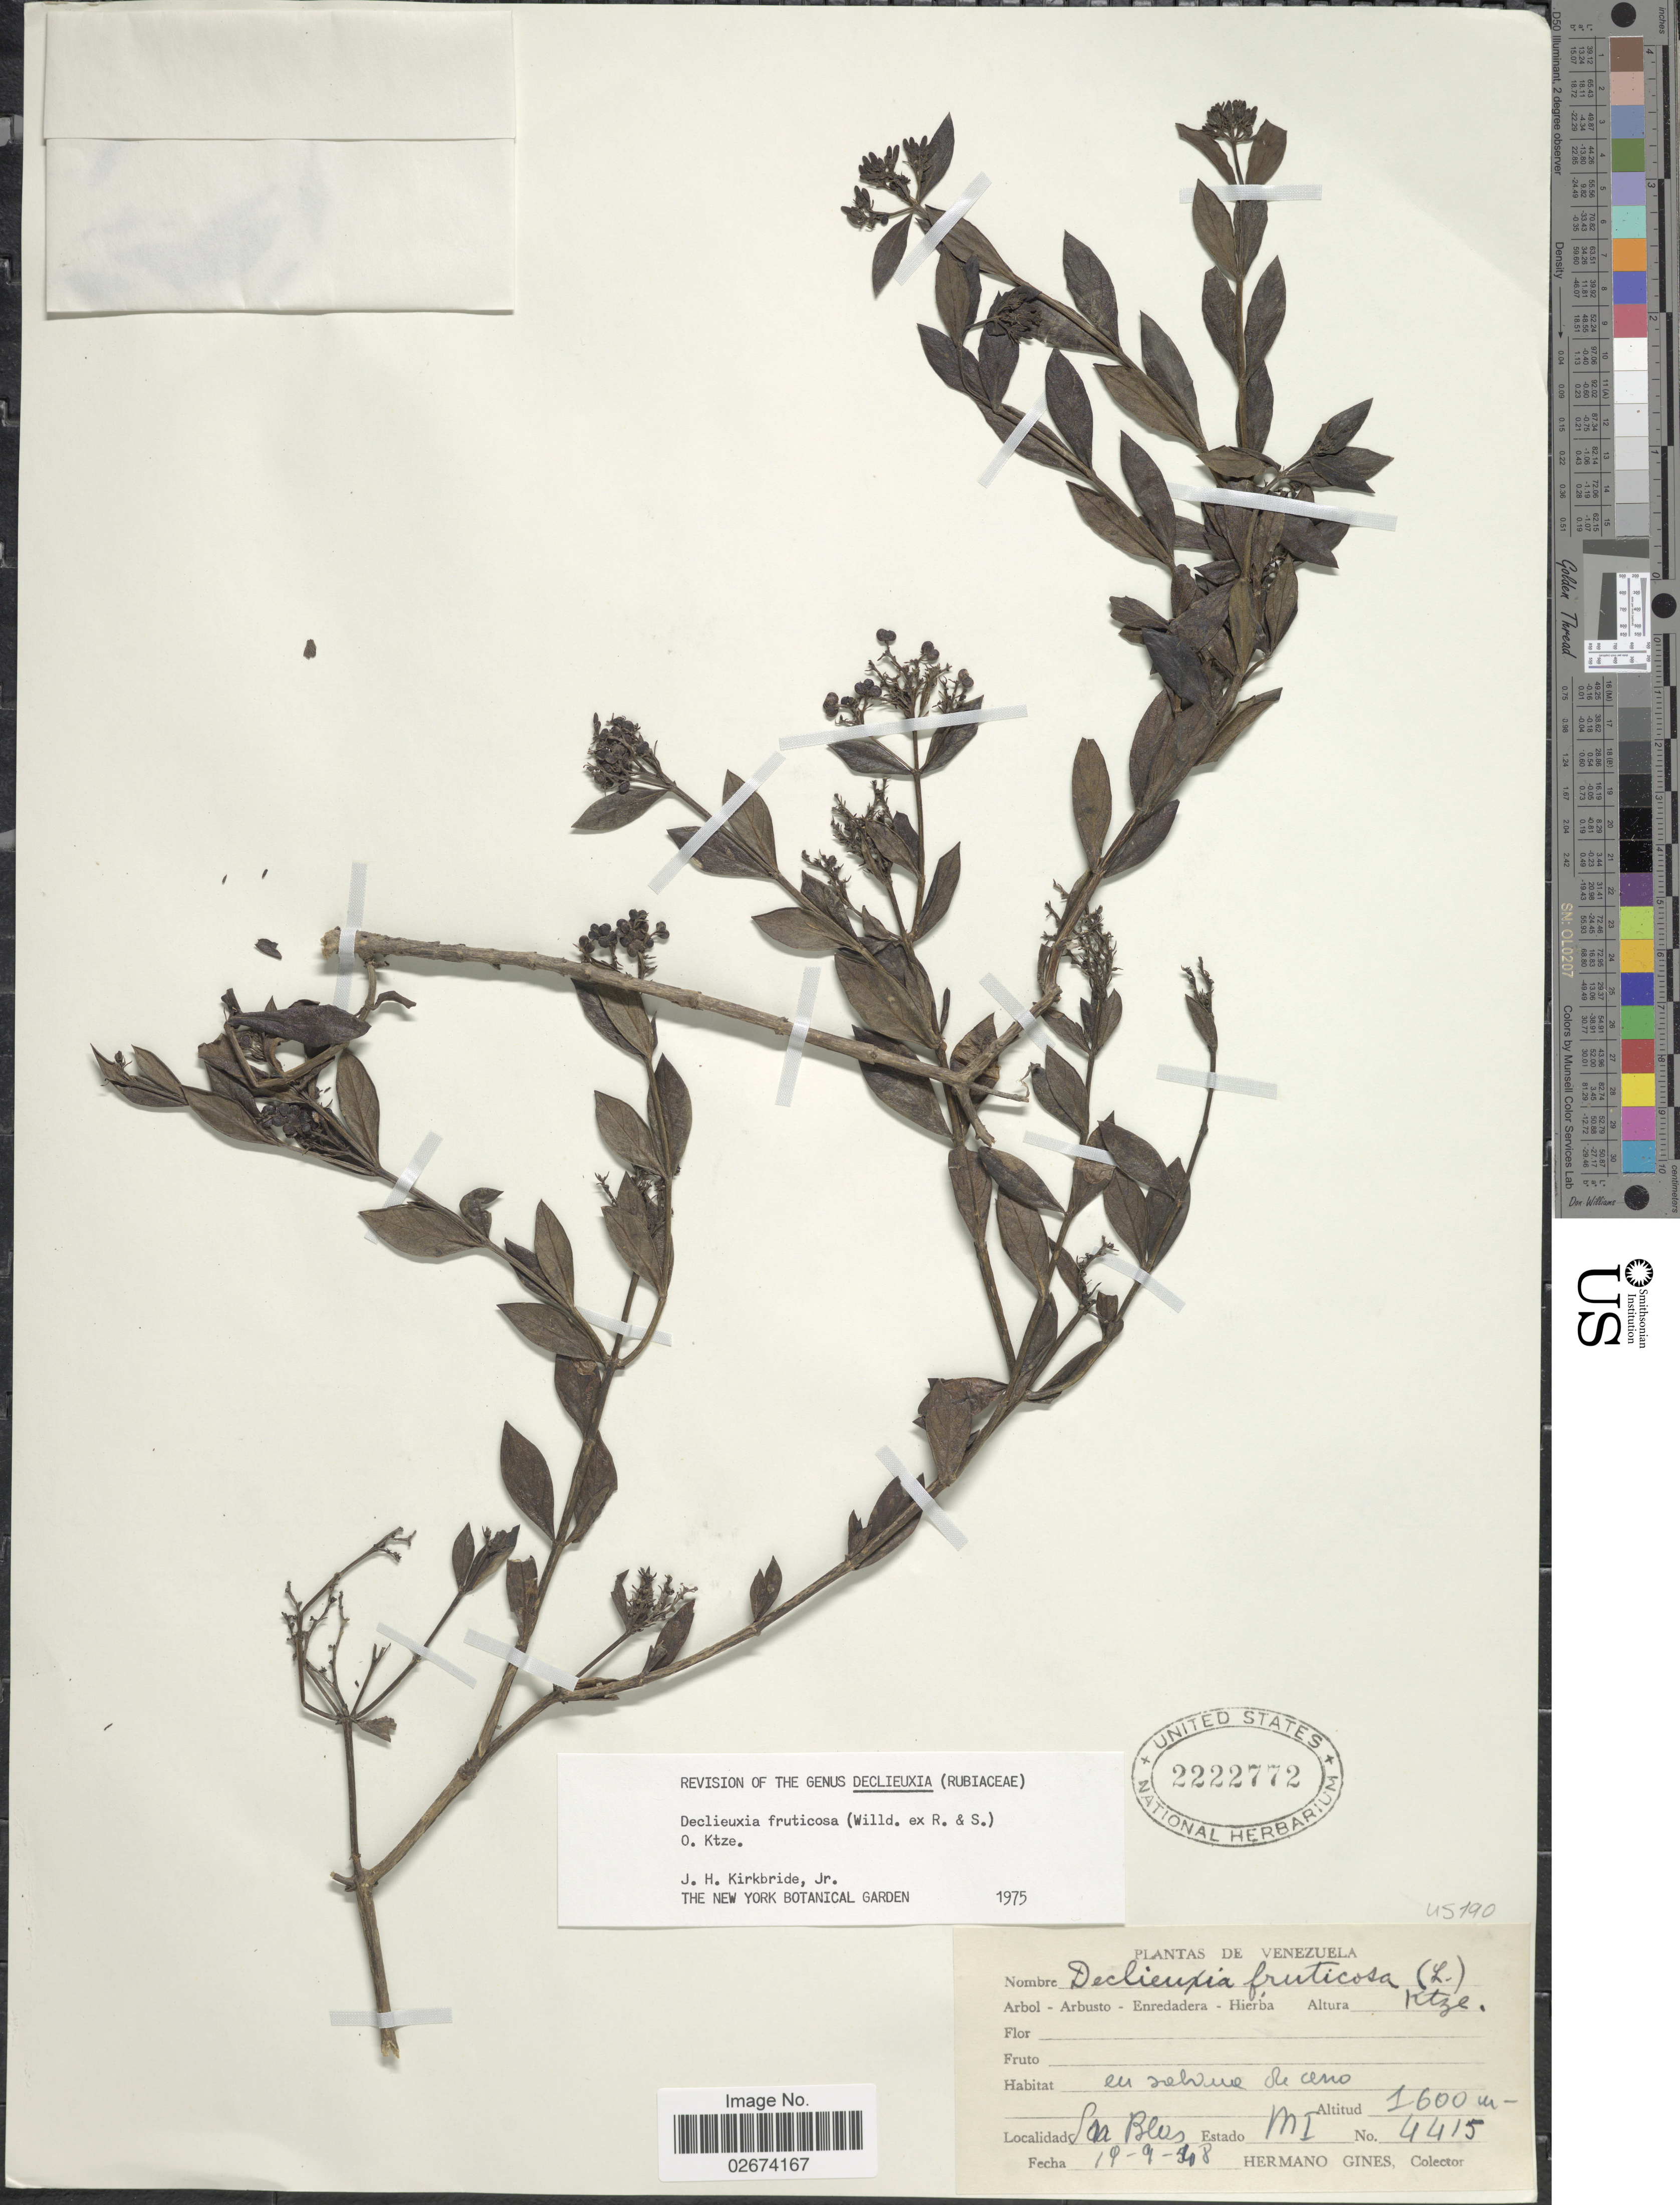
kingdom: Plantae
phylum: Tracheophyta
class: Magnoliopsida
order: Gentianales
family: Rubiaceae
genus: Declieuxia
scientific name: Declieuxia fruticosa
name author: (Willd. ex Roem. & Schult.) Kuntze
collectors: Bro. Gines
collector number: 4415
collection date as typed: Transcribed d/m/y: 19/9/48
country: Venezuela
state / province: Miranda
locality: San Blas, Estado M I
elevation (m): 1600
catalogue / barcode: US 2222772